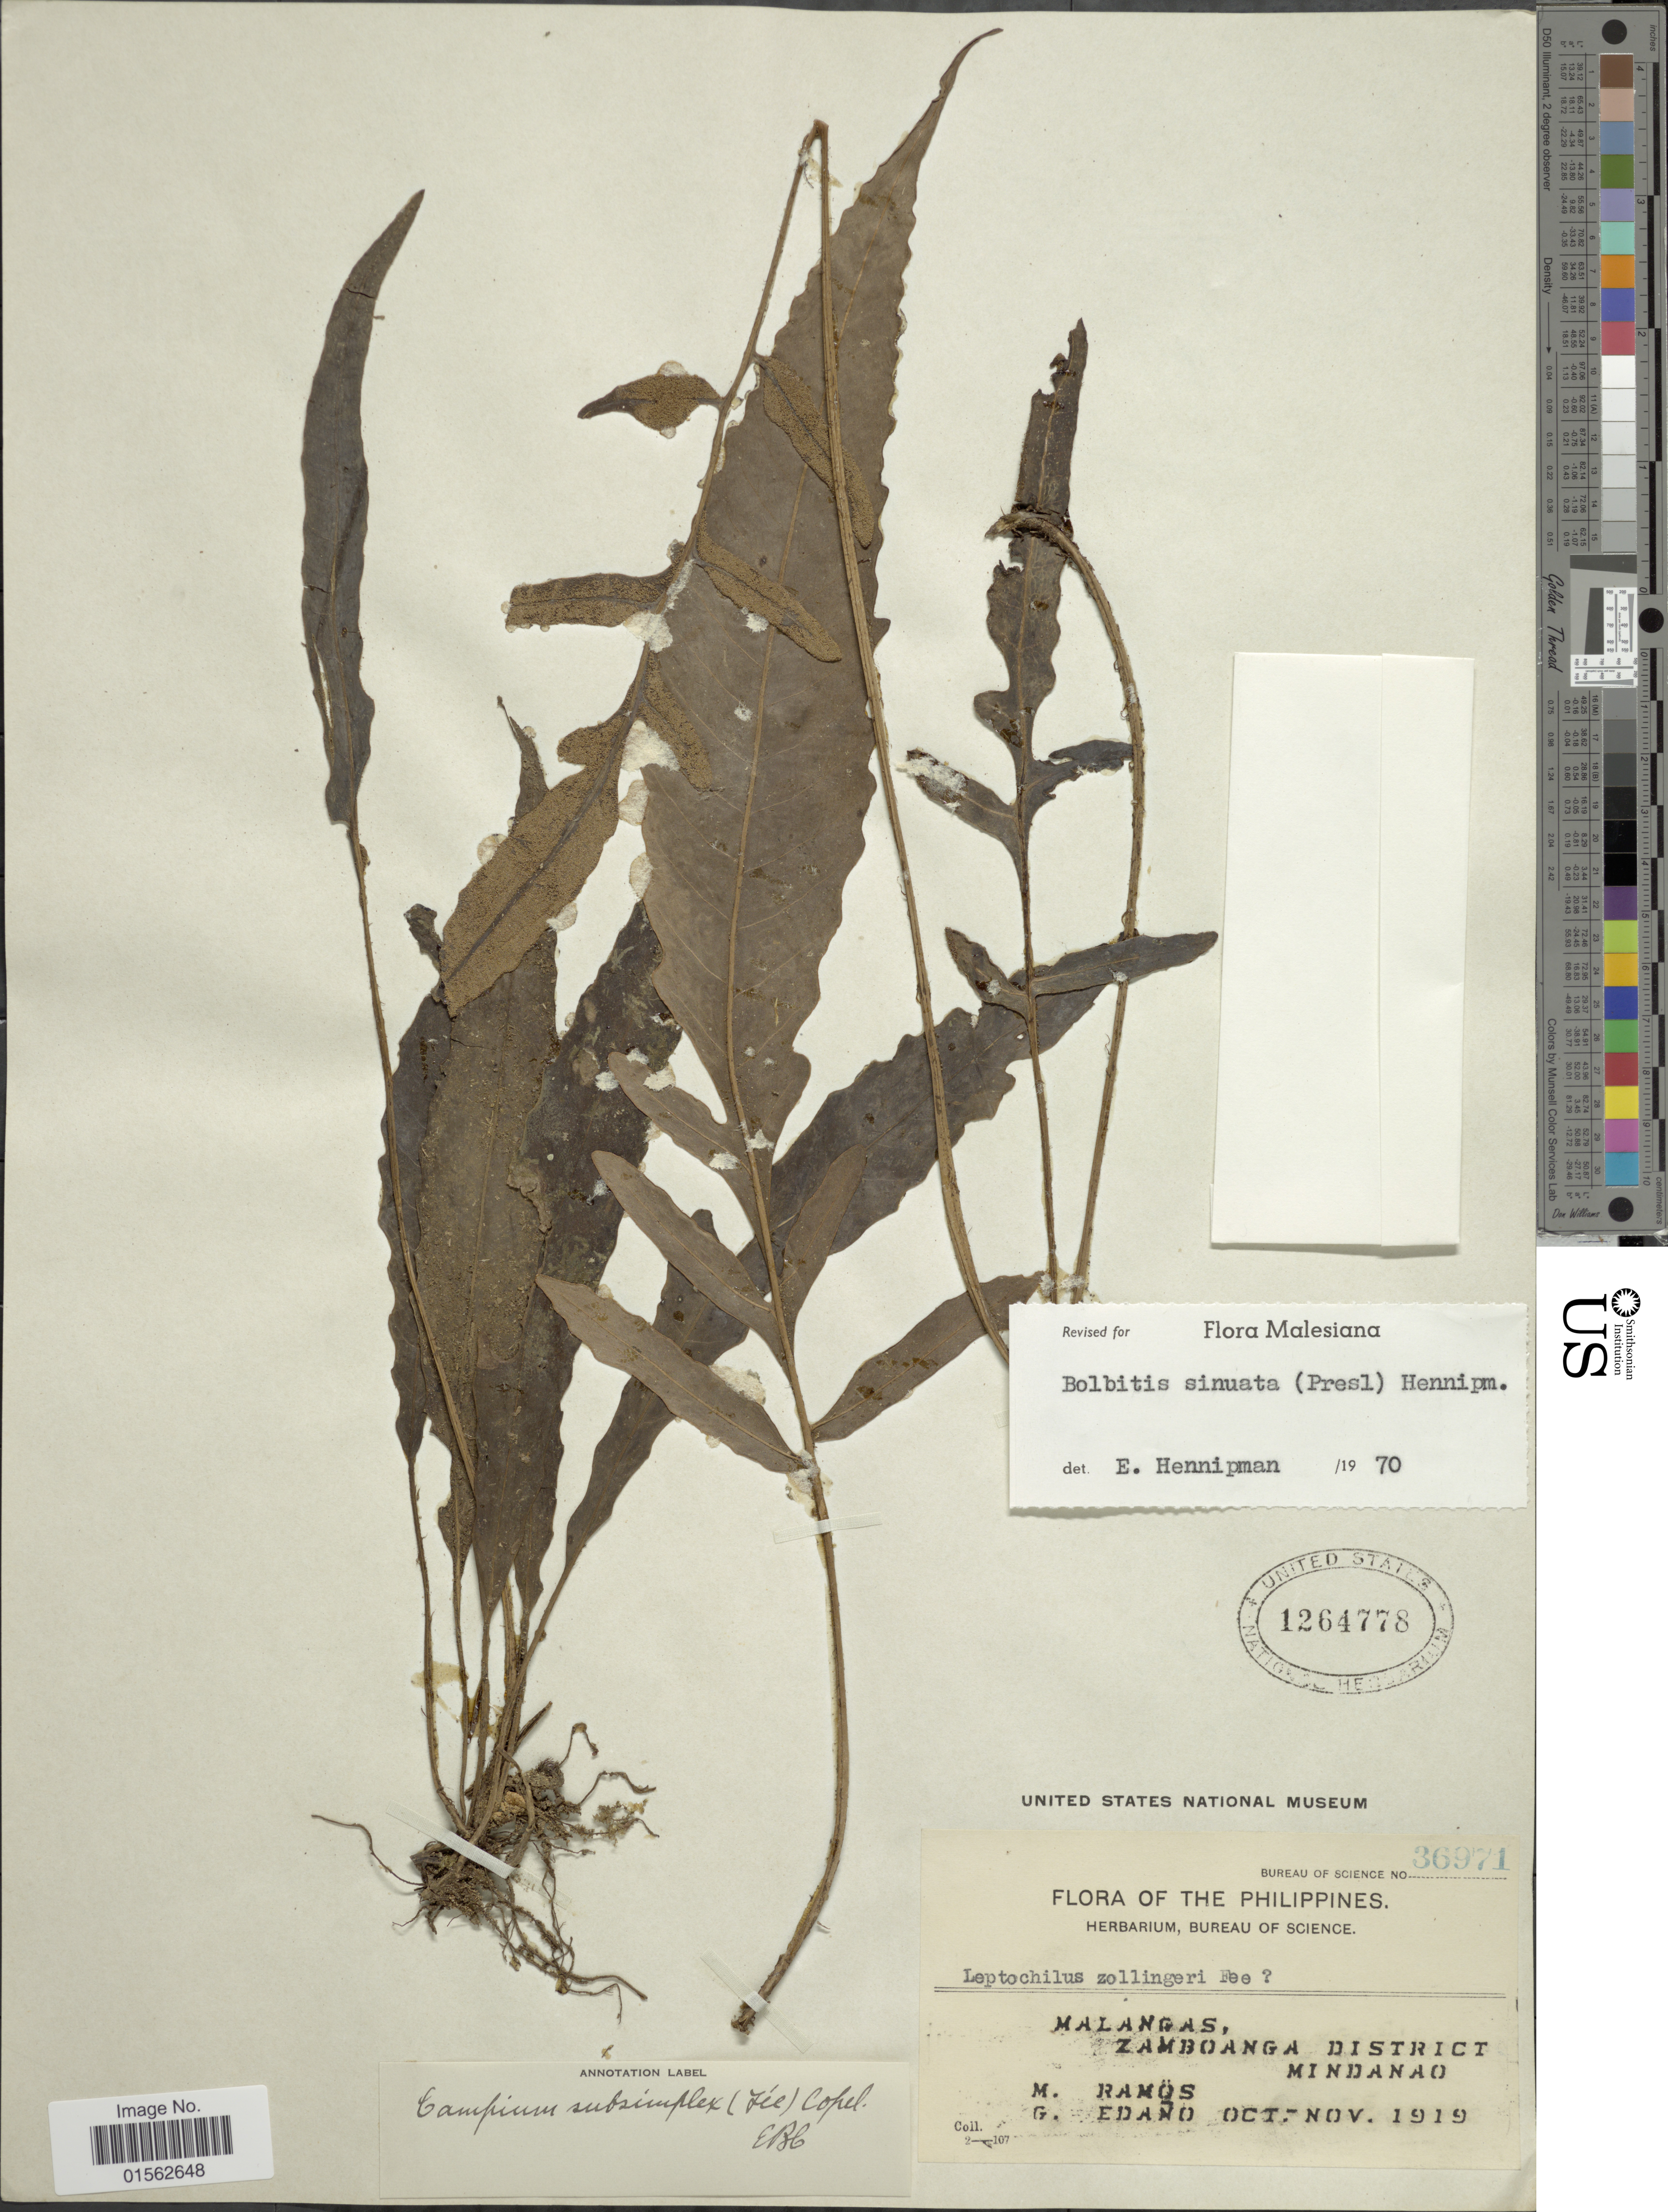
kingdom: Plantae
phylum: Tracheophyta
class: Polypodiopsida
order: Polypodiales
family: Dryopteridaceae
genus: Bolbitis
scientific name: Bolbitis sinuata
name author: (C. Presl) Hennipman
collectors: M. Ramos & G. Edaño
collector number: Bureau of Science 36971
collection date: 1919-10/1919-11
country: Philippines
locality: Philippines, Malangas, Zamboanga District Mindanao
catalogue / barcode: US 1264778